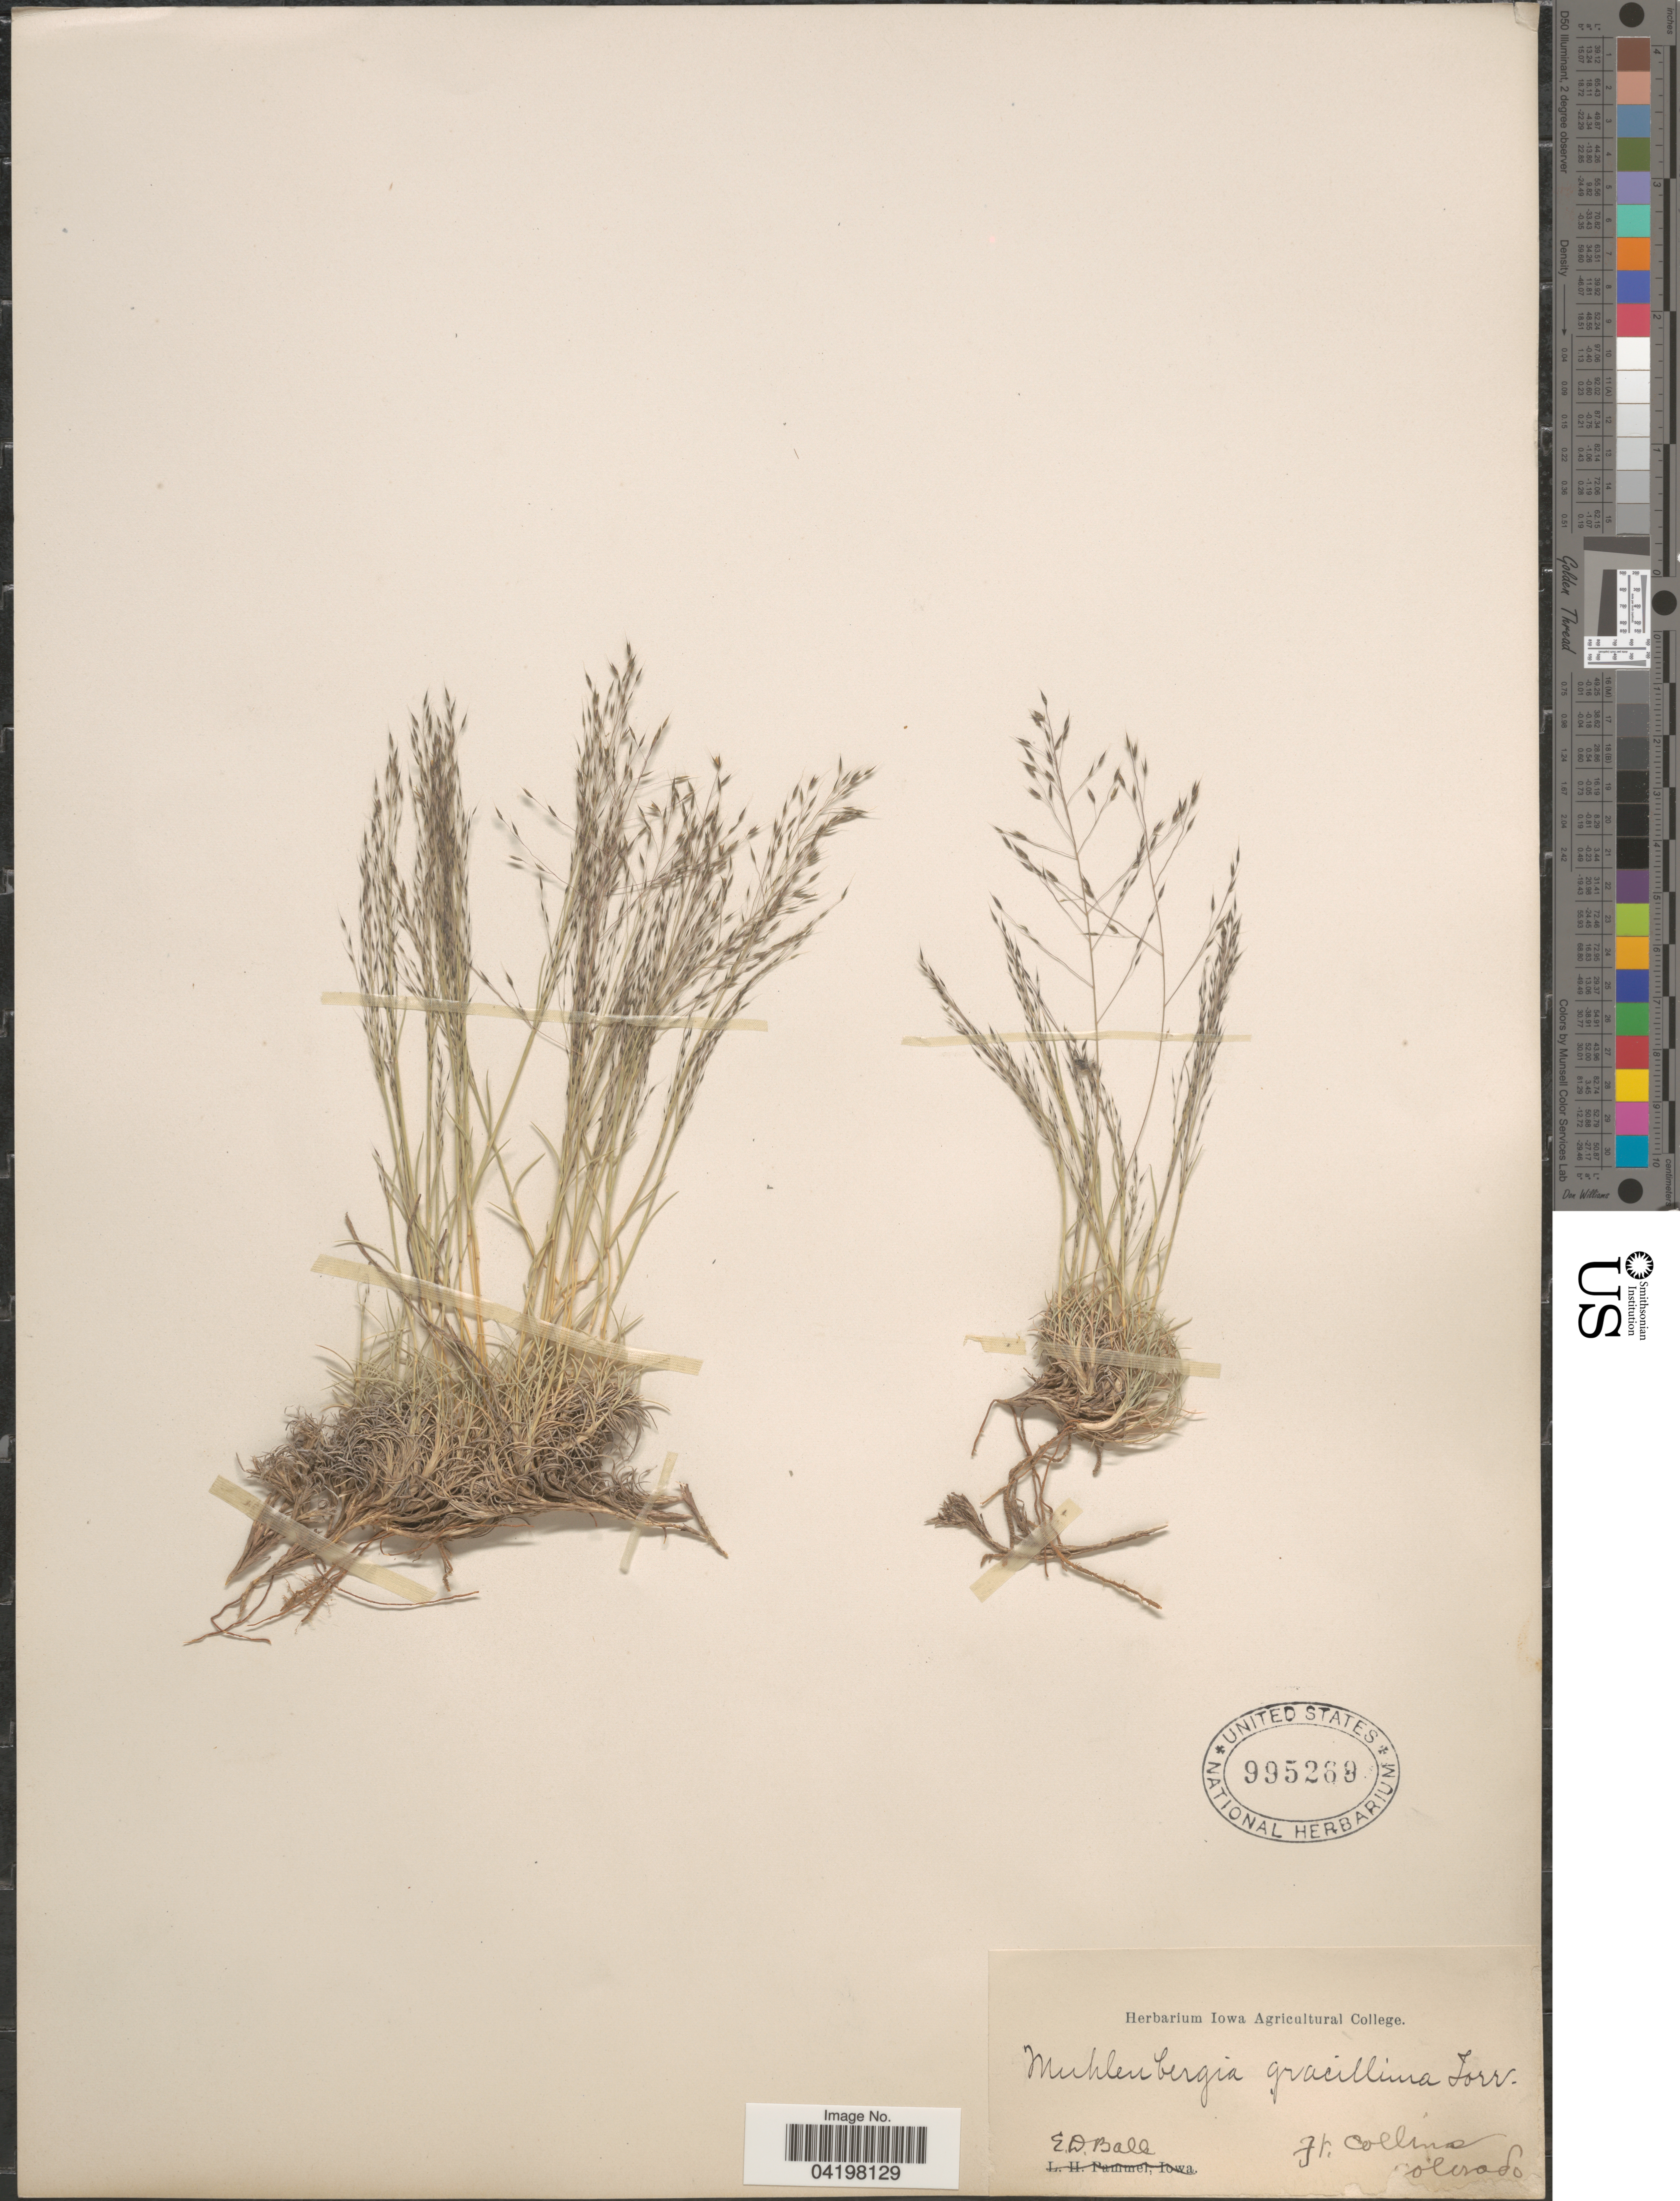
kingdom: Plantae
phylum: Tracheophyta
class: Liliopsida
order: Poales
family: Poaceae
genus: Muhlenbergia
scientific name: Muhlenbergia torreyi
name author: (Kunth) Hitchc. ex Bush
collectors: E. Ball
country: United States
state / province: Colorado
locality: Ft. Collins.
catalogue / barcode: US 995269